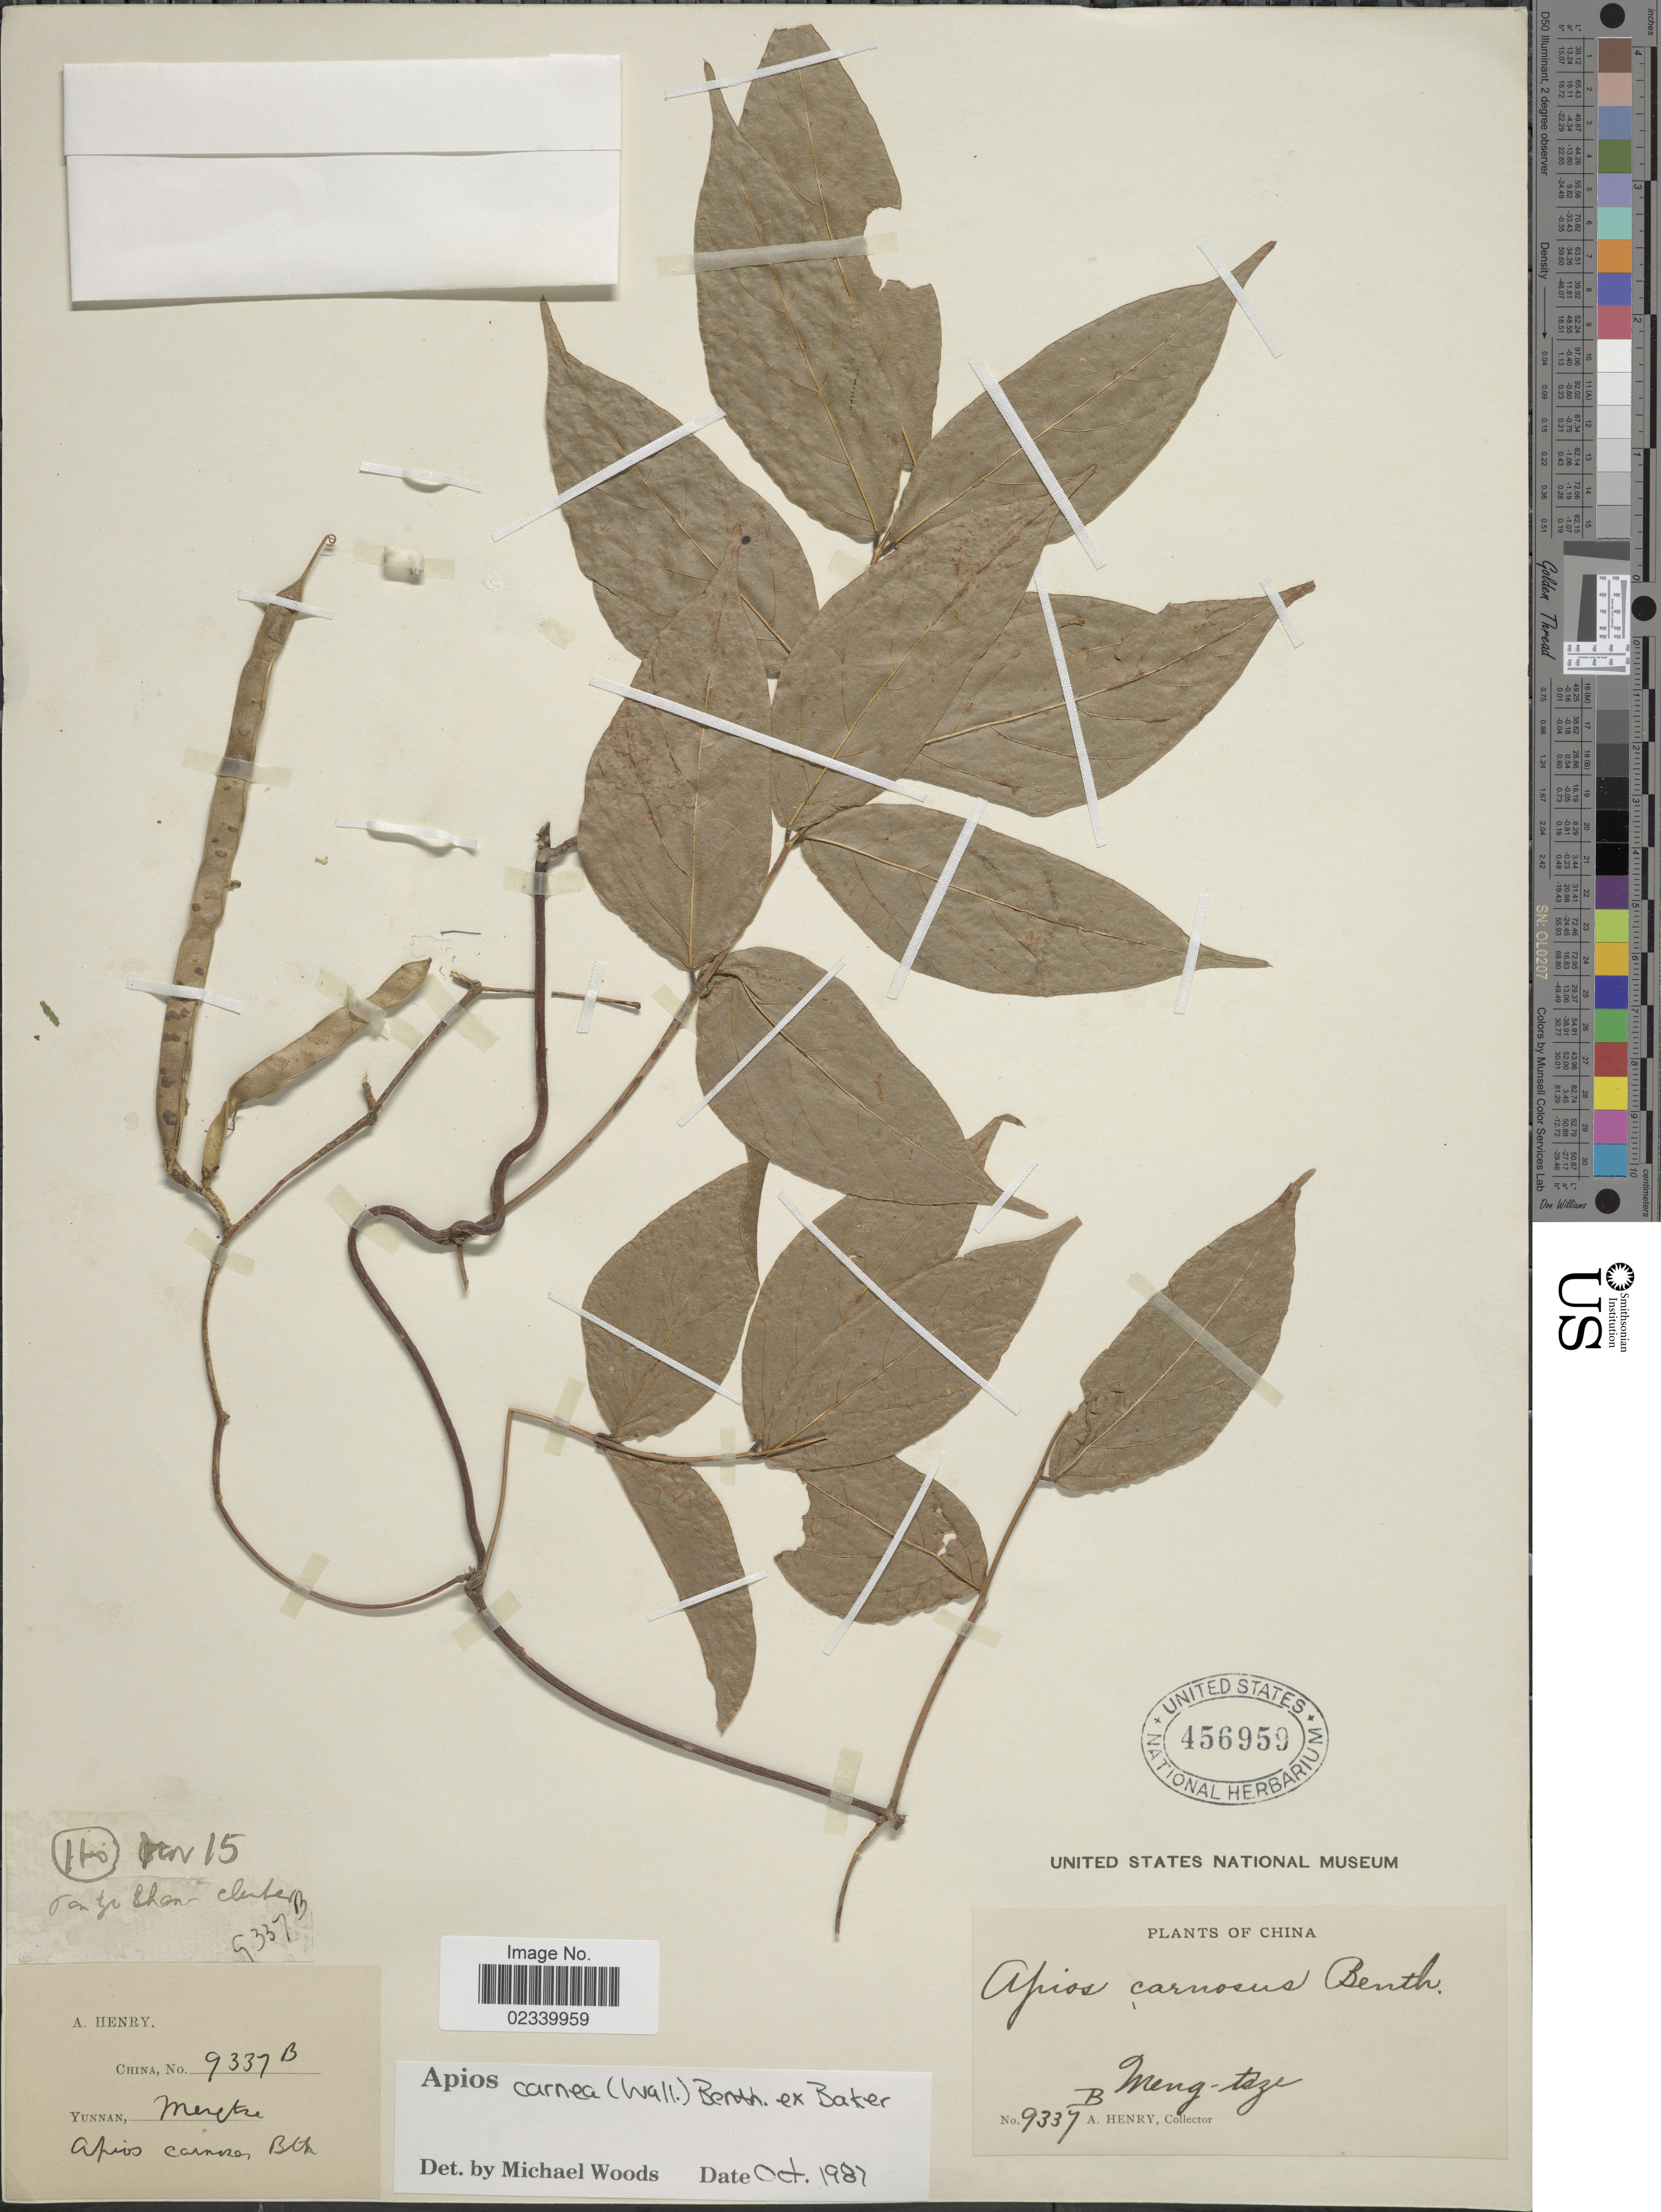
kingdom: Plantae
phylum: Tracheophyta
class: Magnoliopsida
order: Fabales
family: Fabaceae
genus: Apios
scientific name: Apios carnea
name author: (Wall.) Benth. ex Baker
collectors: A. Henry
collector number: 9337 B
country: China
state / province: Yunnan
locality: Meng-tze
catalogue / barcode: US 456959